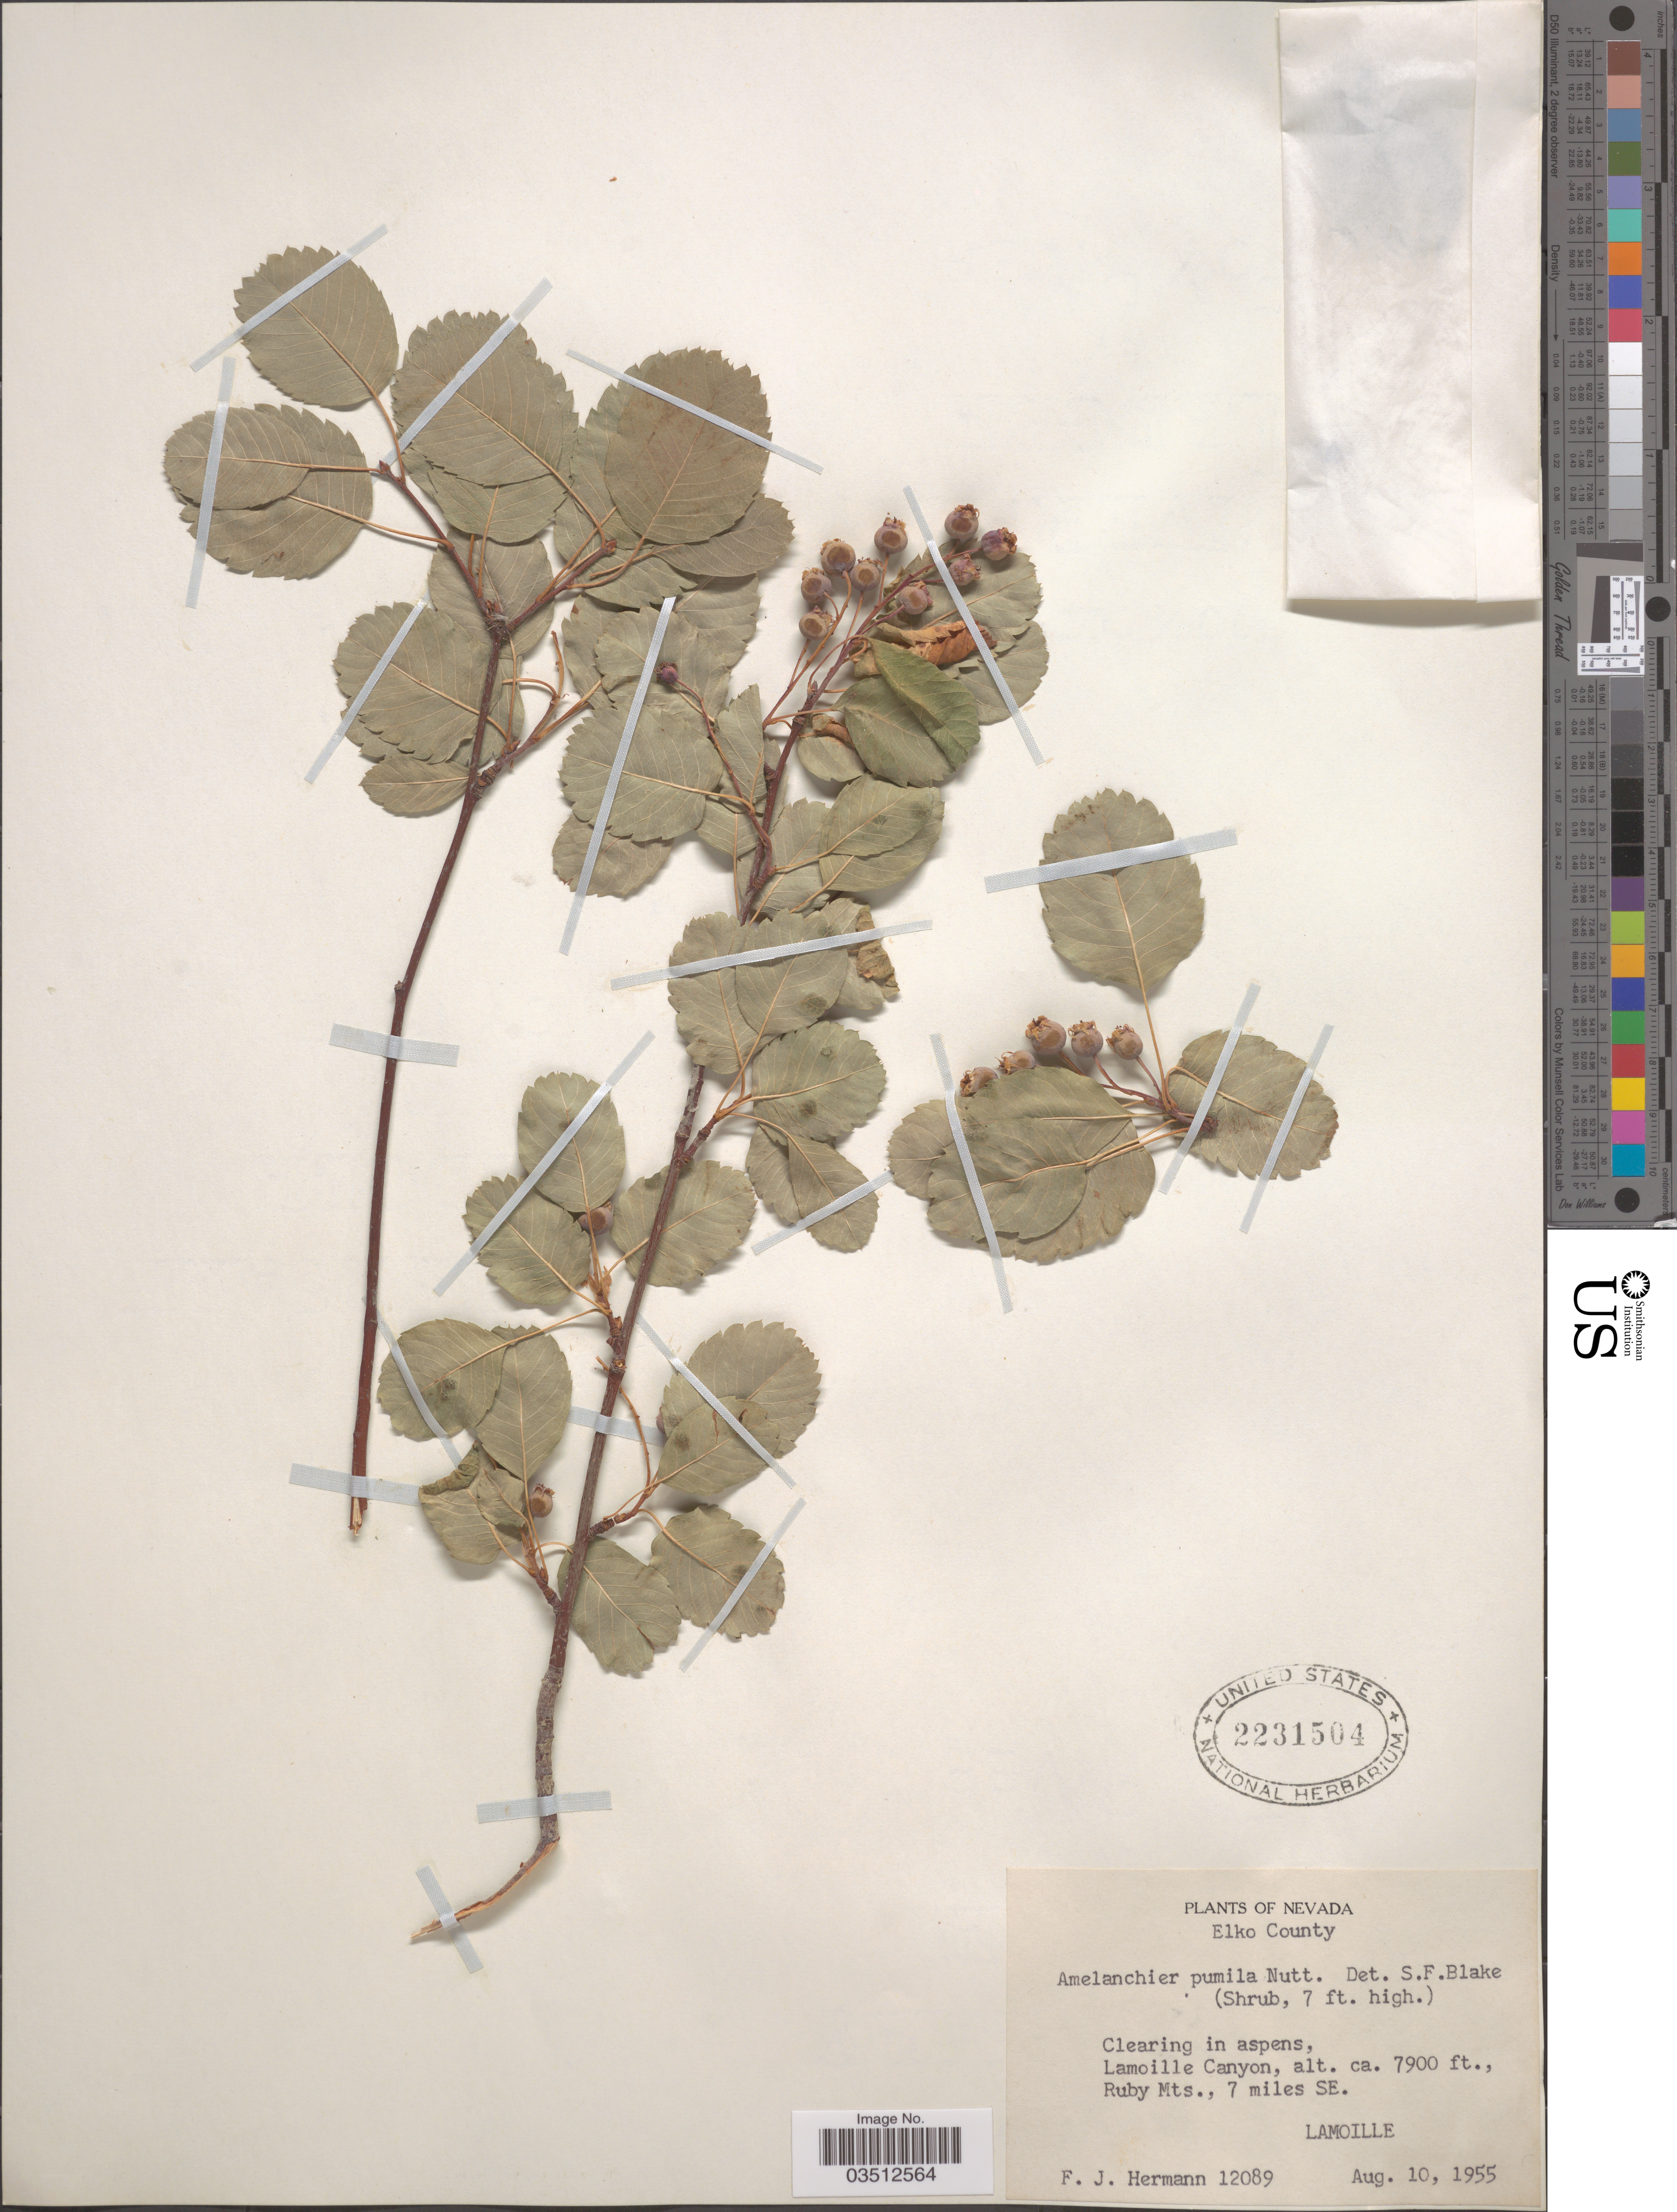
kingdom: Plantae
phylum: Tracheophyta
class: Magnoliopsida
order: Rosales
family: Rosaceae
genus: Amelanchier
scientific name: Amelanchier pumila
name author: (Nutt.) M. Roem.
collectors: F. J. Hermann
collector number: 12089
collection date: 1955-08-10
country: United States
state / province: Nevada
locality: Elko County. Lamoille Canyon, Ruby Mts., 7 miles SE. Lamoille.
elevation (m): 2408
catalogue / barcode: US 2231504